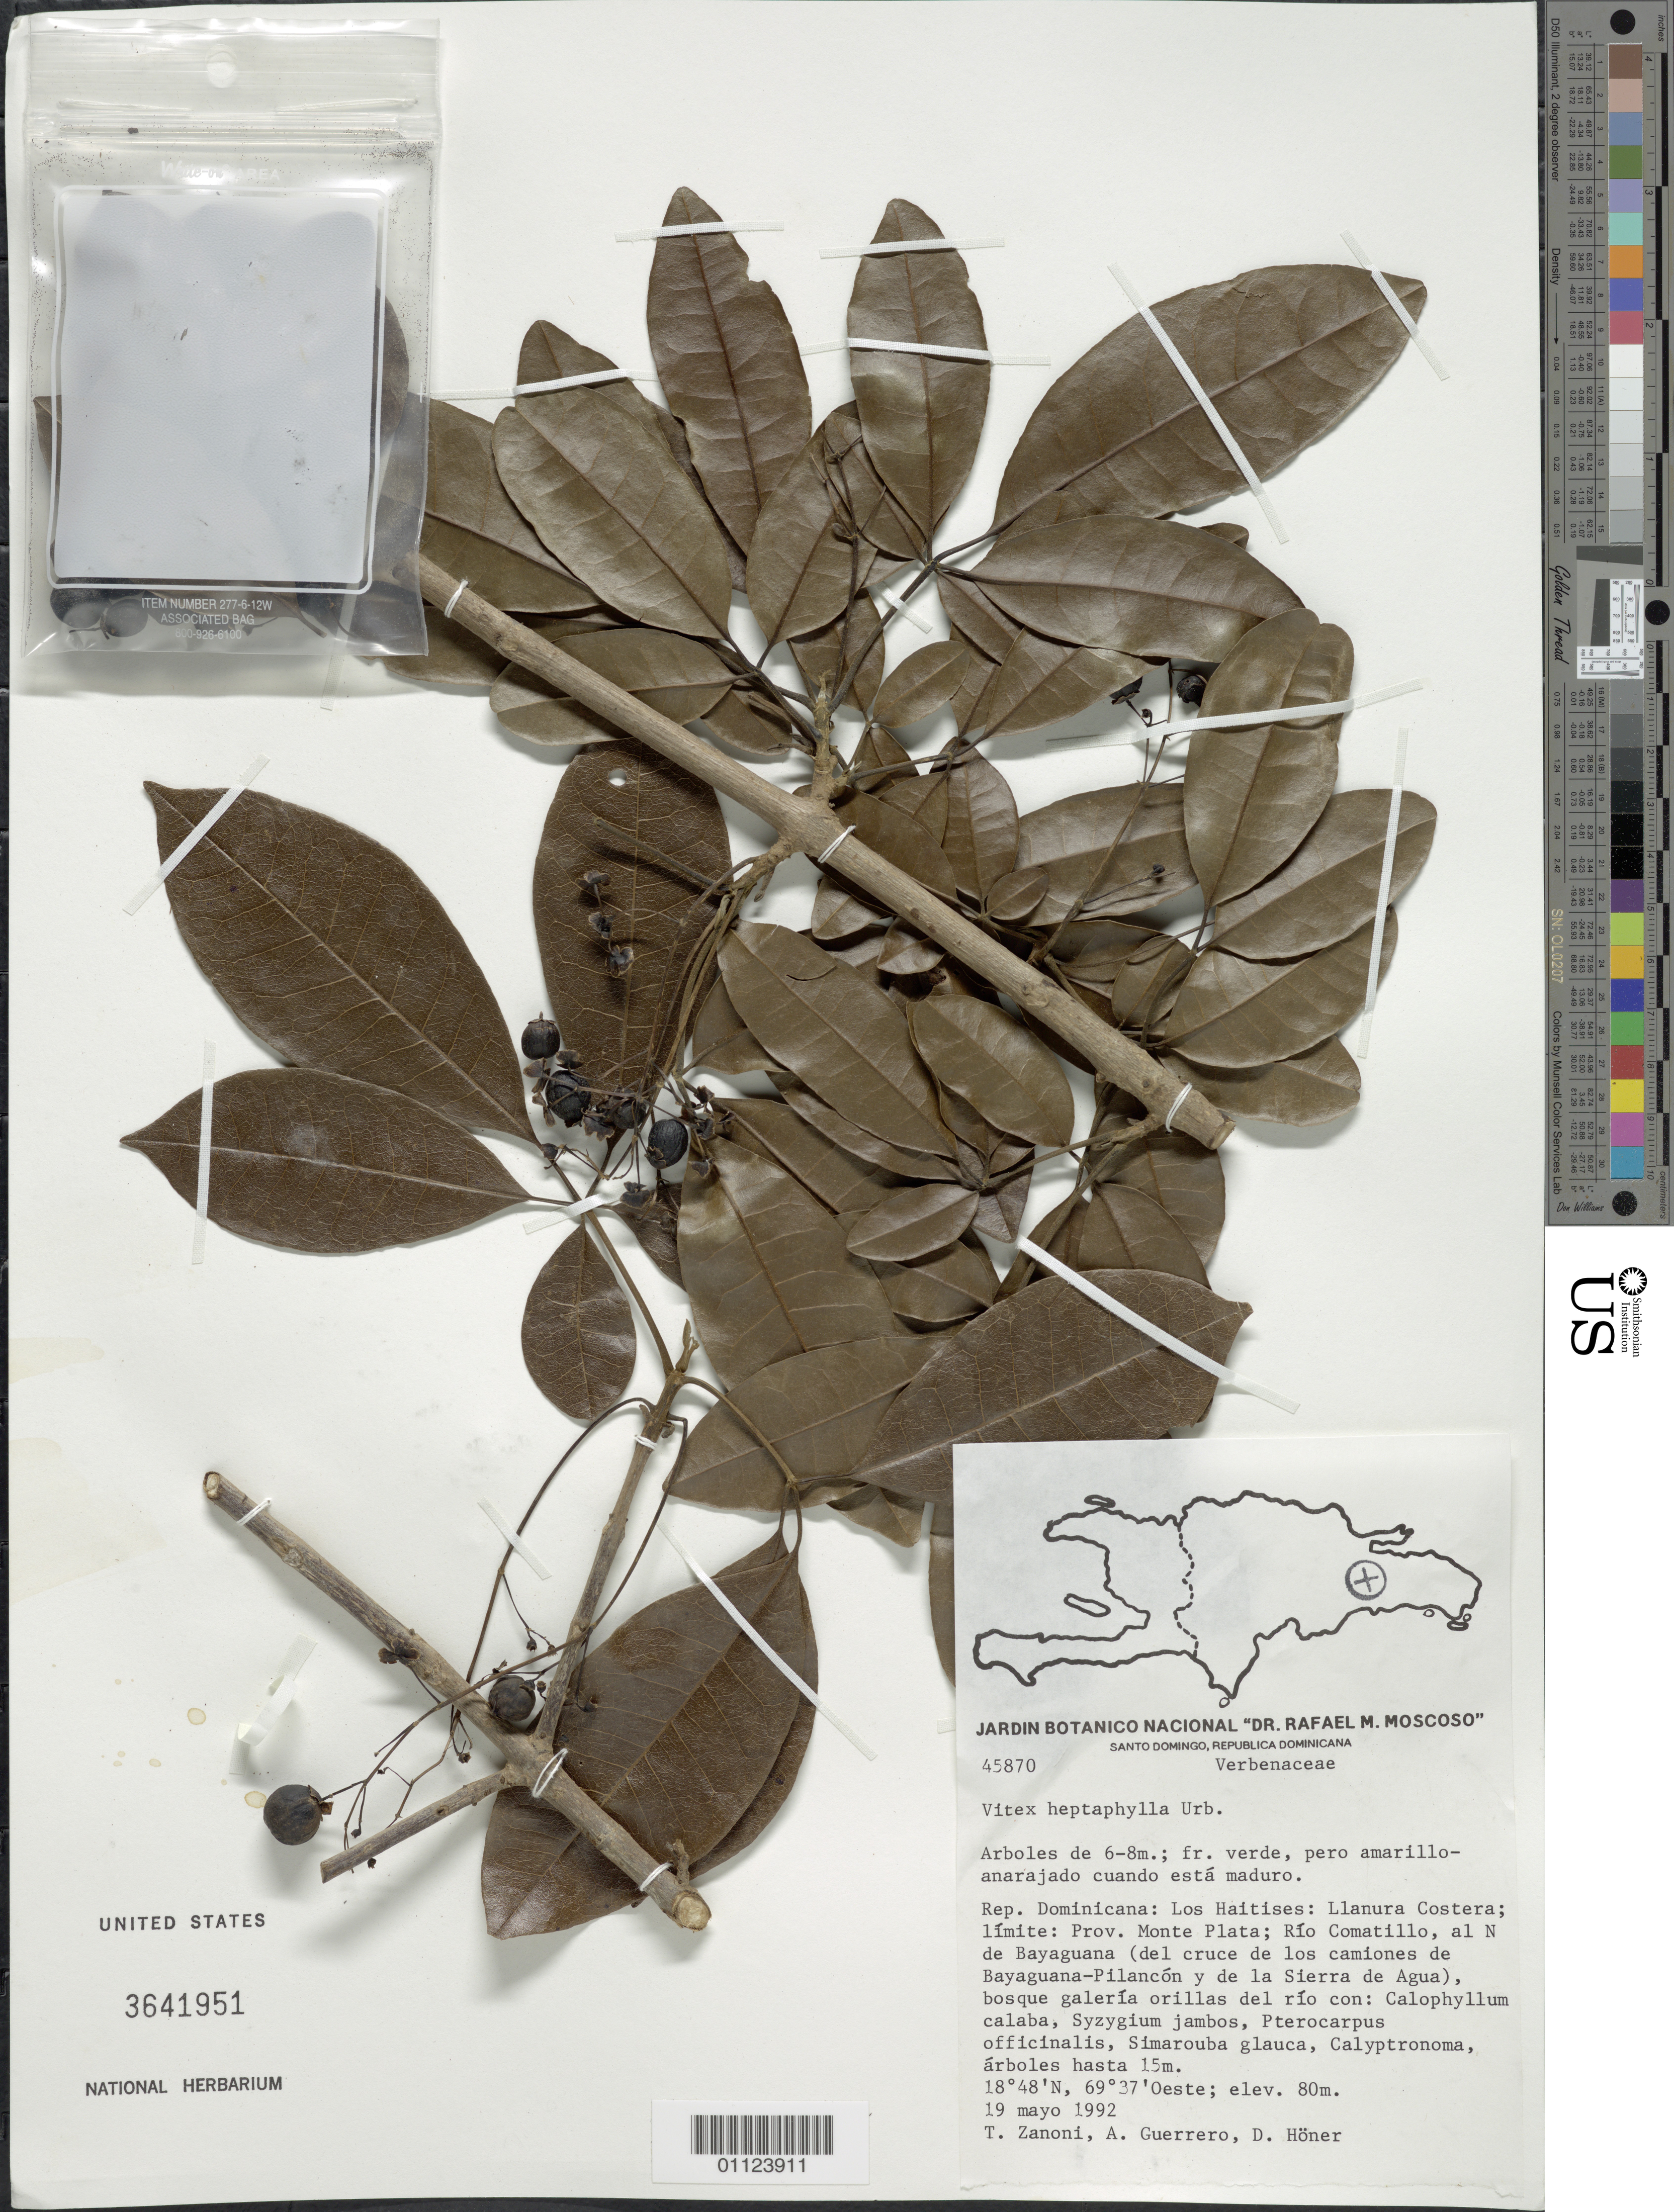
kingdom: Plantae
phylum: Tracheophyta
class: Magnoliopsida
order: Lamiales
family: Lamiaceae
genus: Vitex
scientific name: Vitex heptaphylla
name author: A. Juss.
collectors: T. A. Zanoni, A. Guerrero & D. Höner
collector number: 45870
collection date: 1992-05-19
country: Dominican Republic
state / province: Monte Plata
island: Hispaniola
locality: Los Haitises, Llanura Costera, líimite, Río Comatillo, al N de Bayaguana (del cruce de los camiones de Bayaguana-Pilancón y de la Sierra de Agua).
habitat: Bosque galería orillas del río con: Calophyllum calaba, Syzygium jambos, Pterocarpus officinalis, Simarouba glauca, Calyptronoma, árboles hasta 15 m.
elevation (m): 80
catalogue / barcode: US 3641951